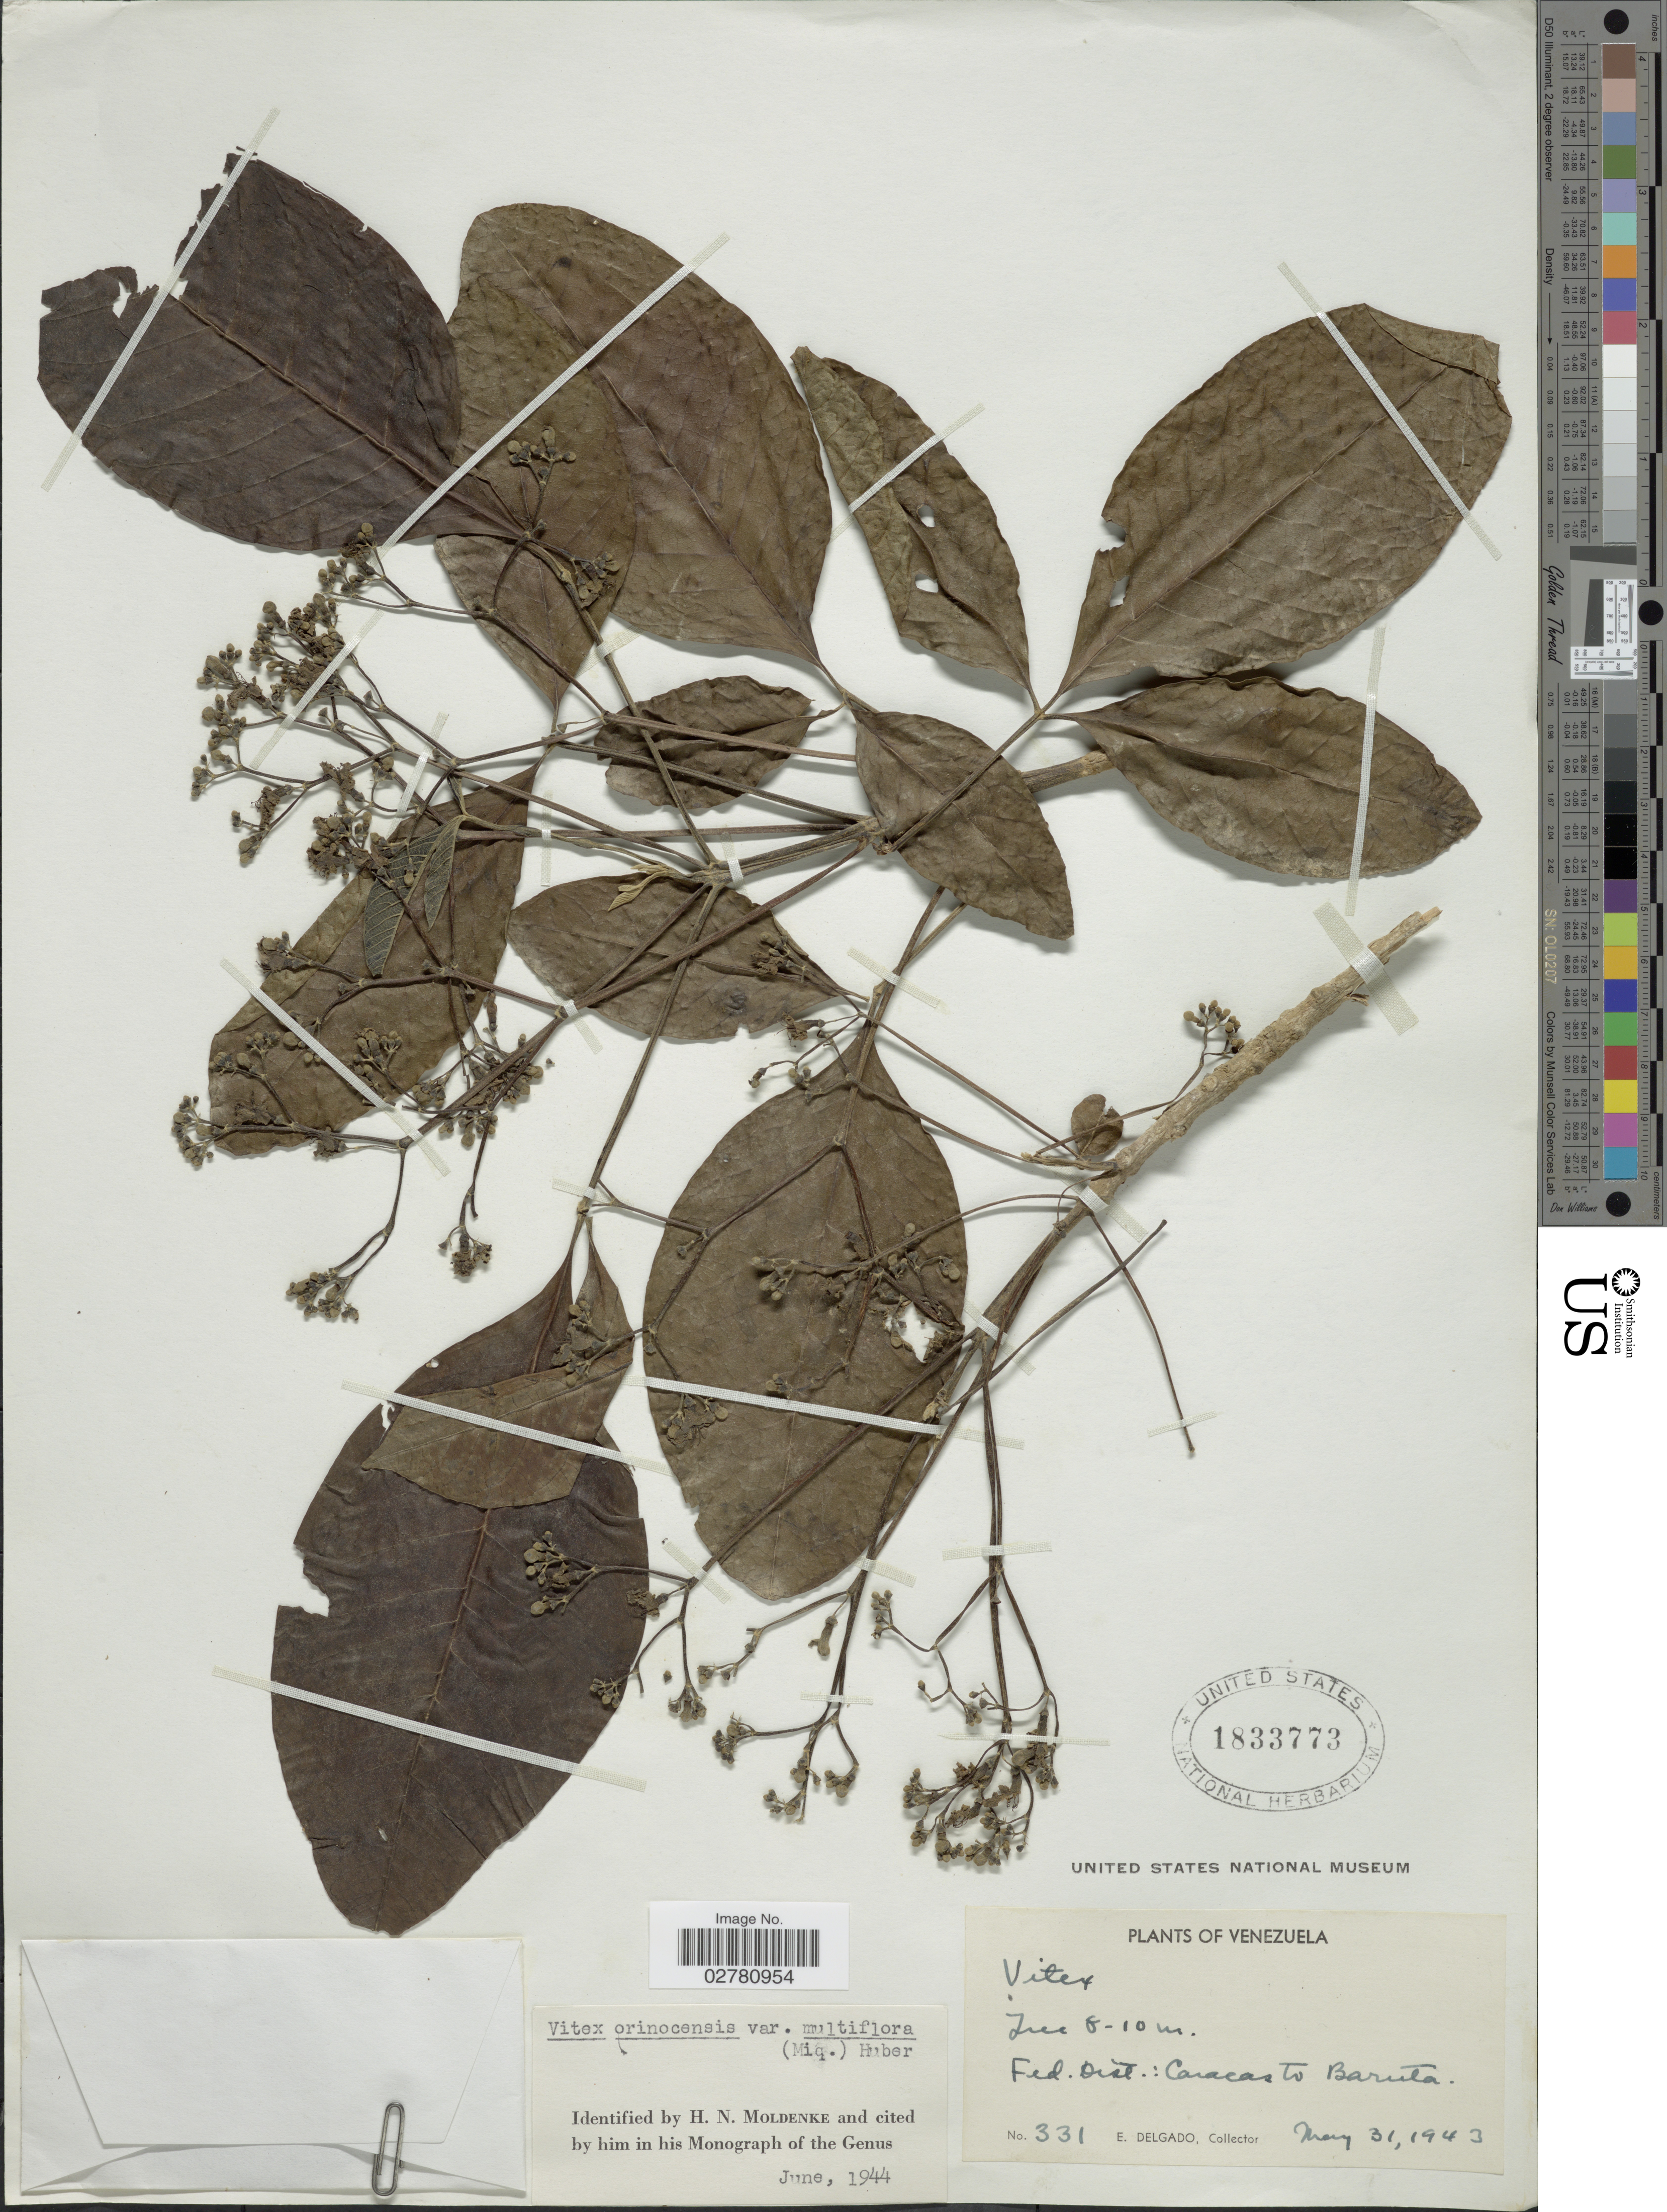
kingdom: Plantae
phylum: Tracheophyta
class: Magnoliopsida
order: Lamiales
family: Lamiaceae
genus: Vitex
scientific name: Vitex orinocensis var. multiflora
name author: (Miq.) Huber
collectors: E. Delgado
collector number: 331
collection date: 1943-05-31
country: Venezuela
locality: Fed. Dist.: Caracas to Baruta.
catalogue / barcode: US 1833773